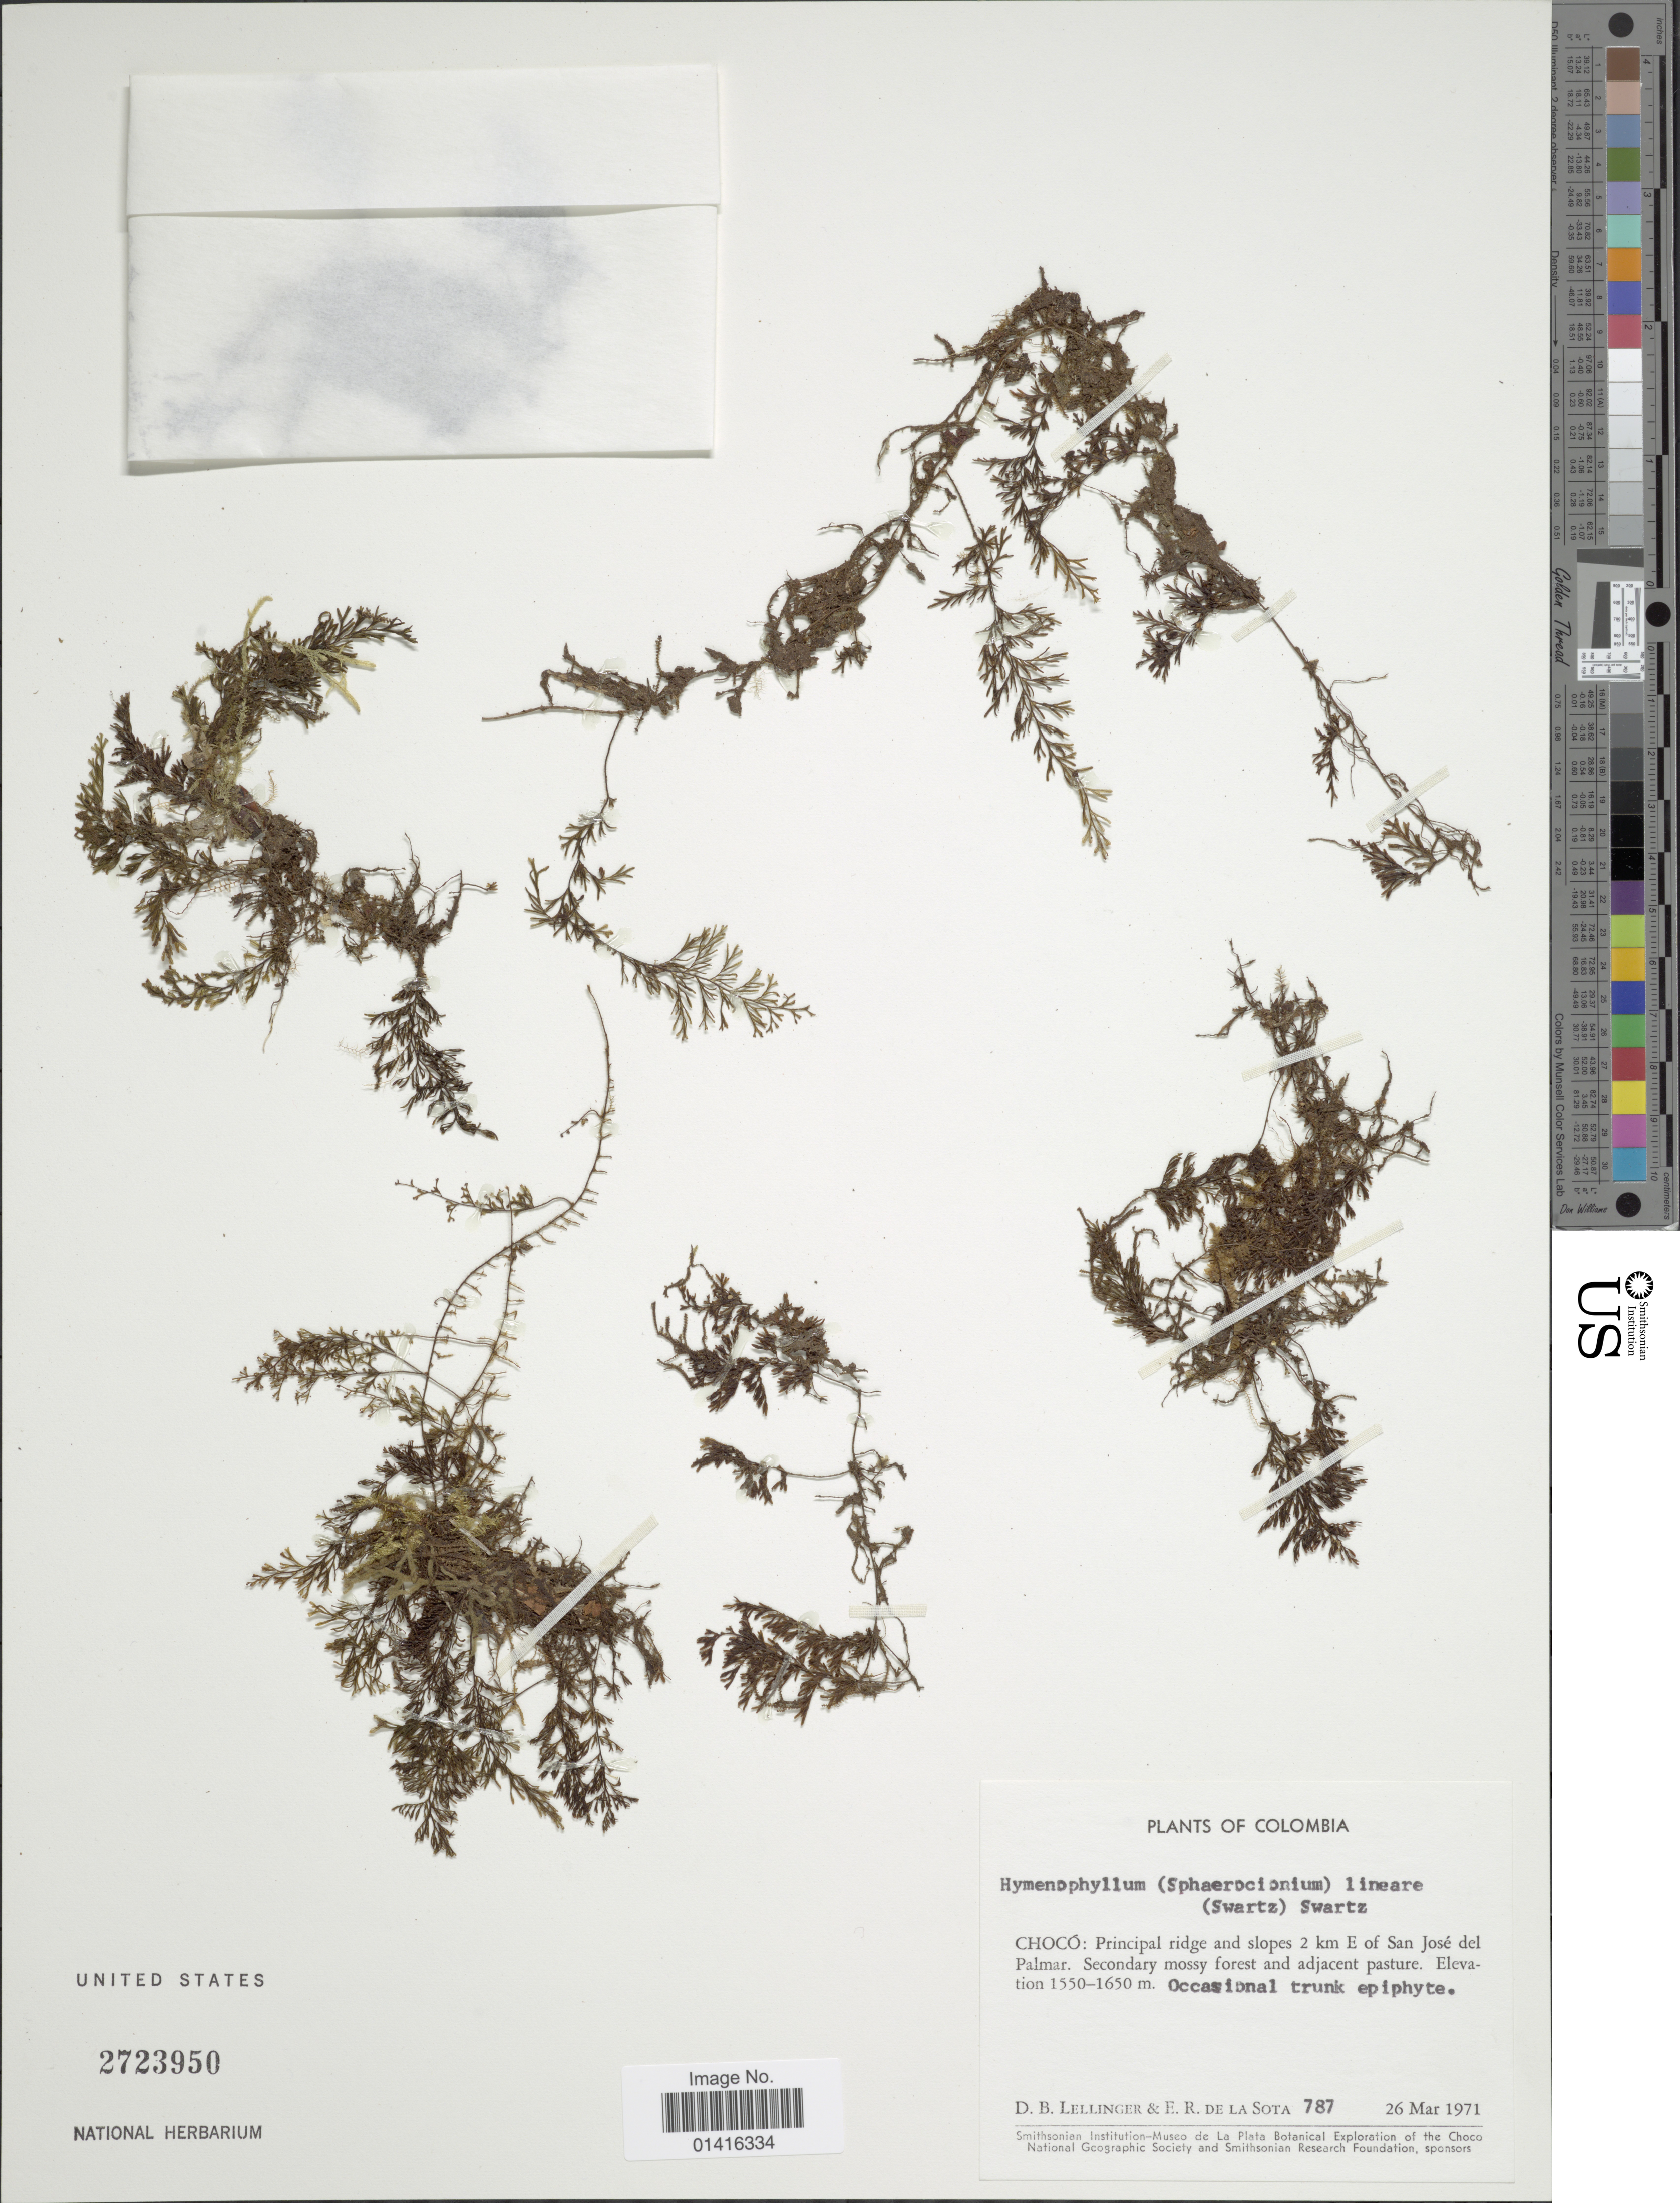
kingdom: Plantae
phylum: Tracheophyta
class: Polypodiopsida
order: Hymenophyllales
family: Hymenophyllaceae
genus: Hymenophyllum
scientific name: Hymenophyllum lineare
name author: (Sw.) Sw.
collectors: D. B. Lellinger & E. R. de la Sota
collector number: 787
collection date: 1971-03-26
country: Colombia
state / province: Chocó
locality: Principal ridge and slopes 2 km E of San José del Palmar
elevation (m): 1550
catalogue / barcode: US 2723950